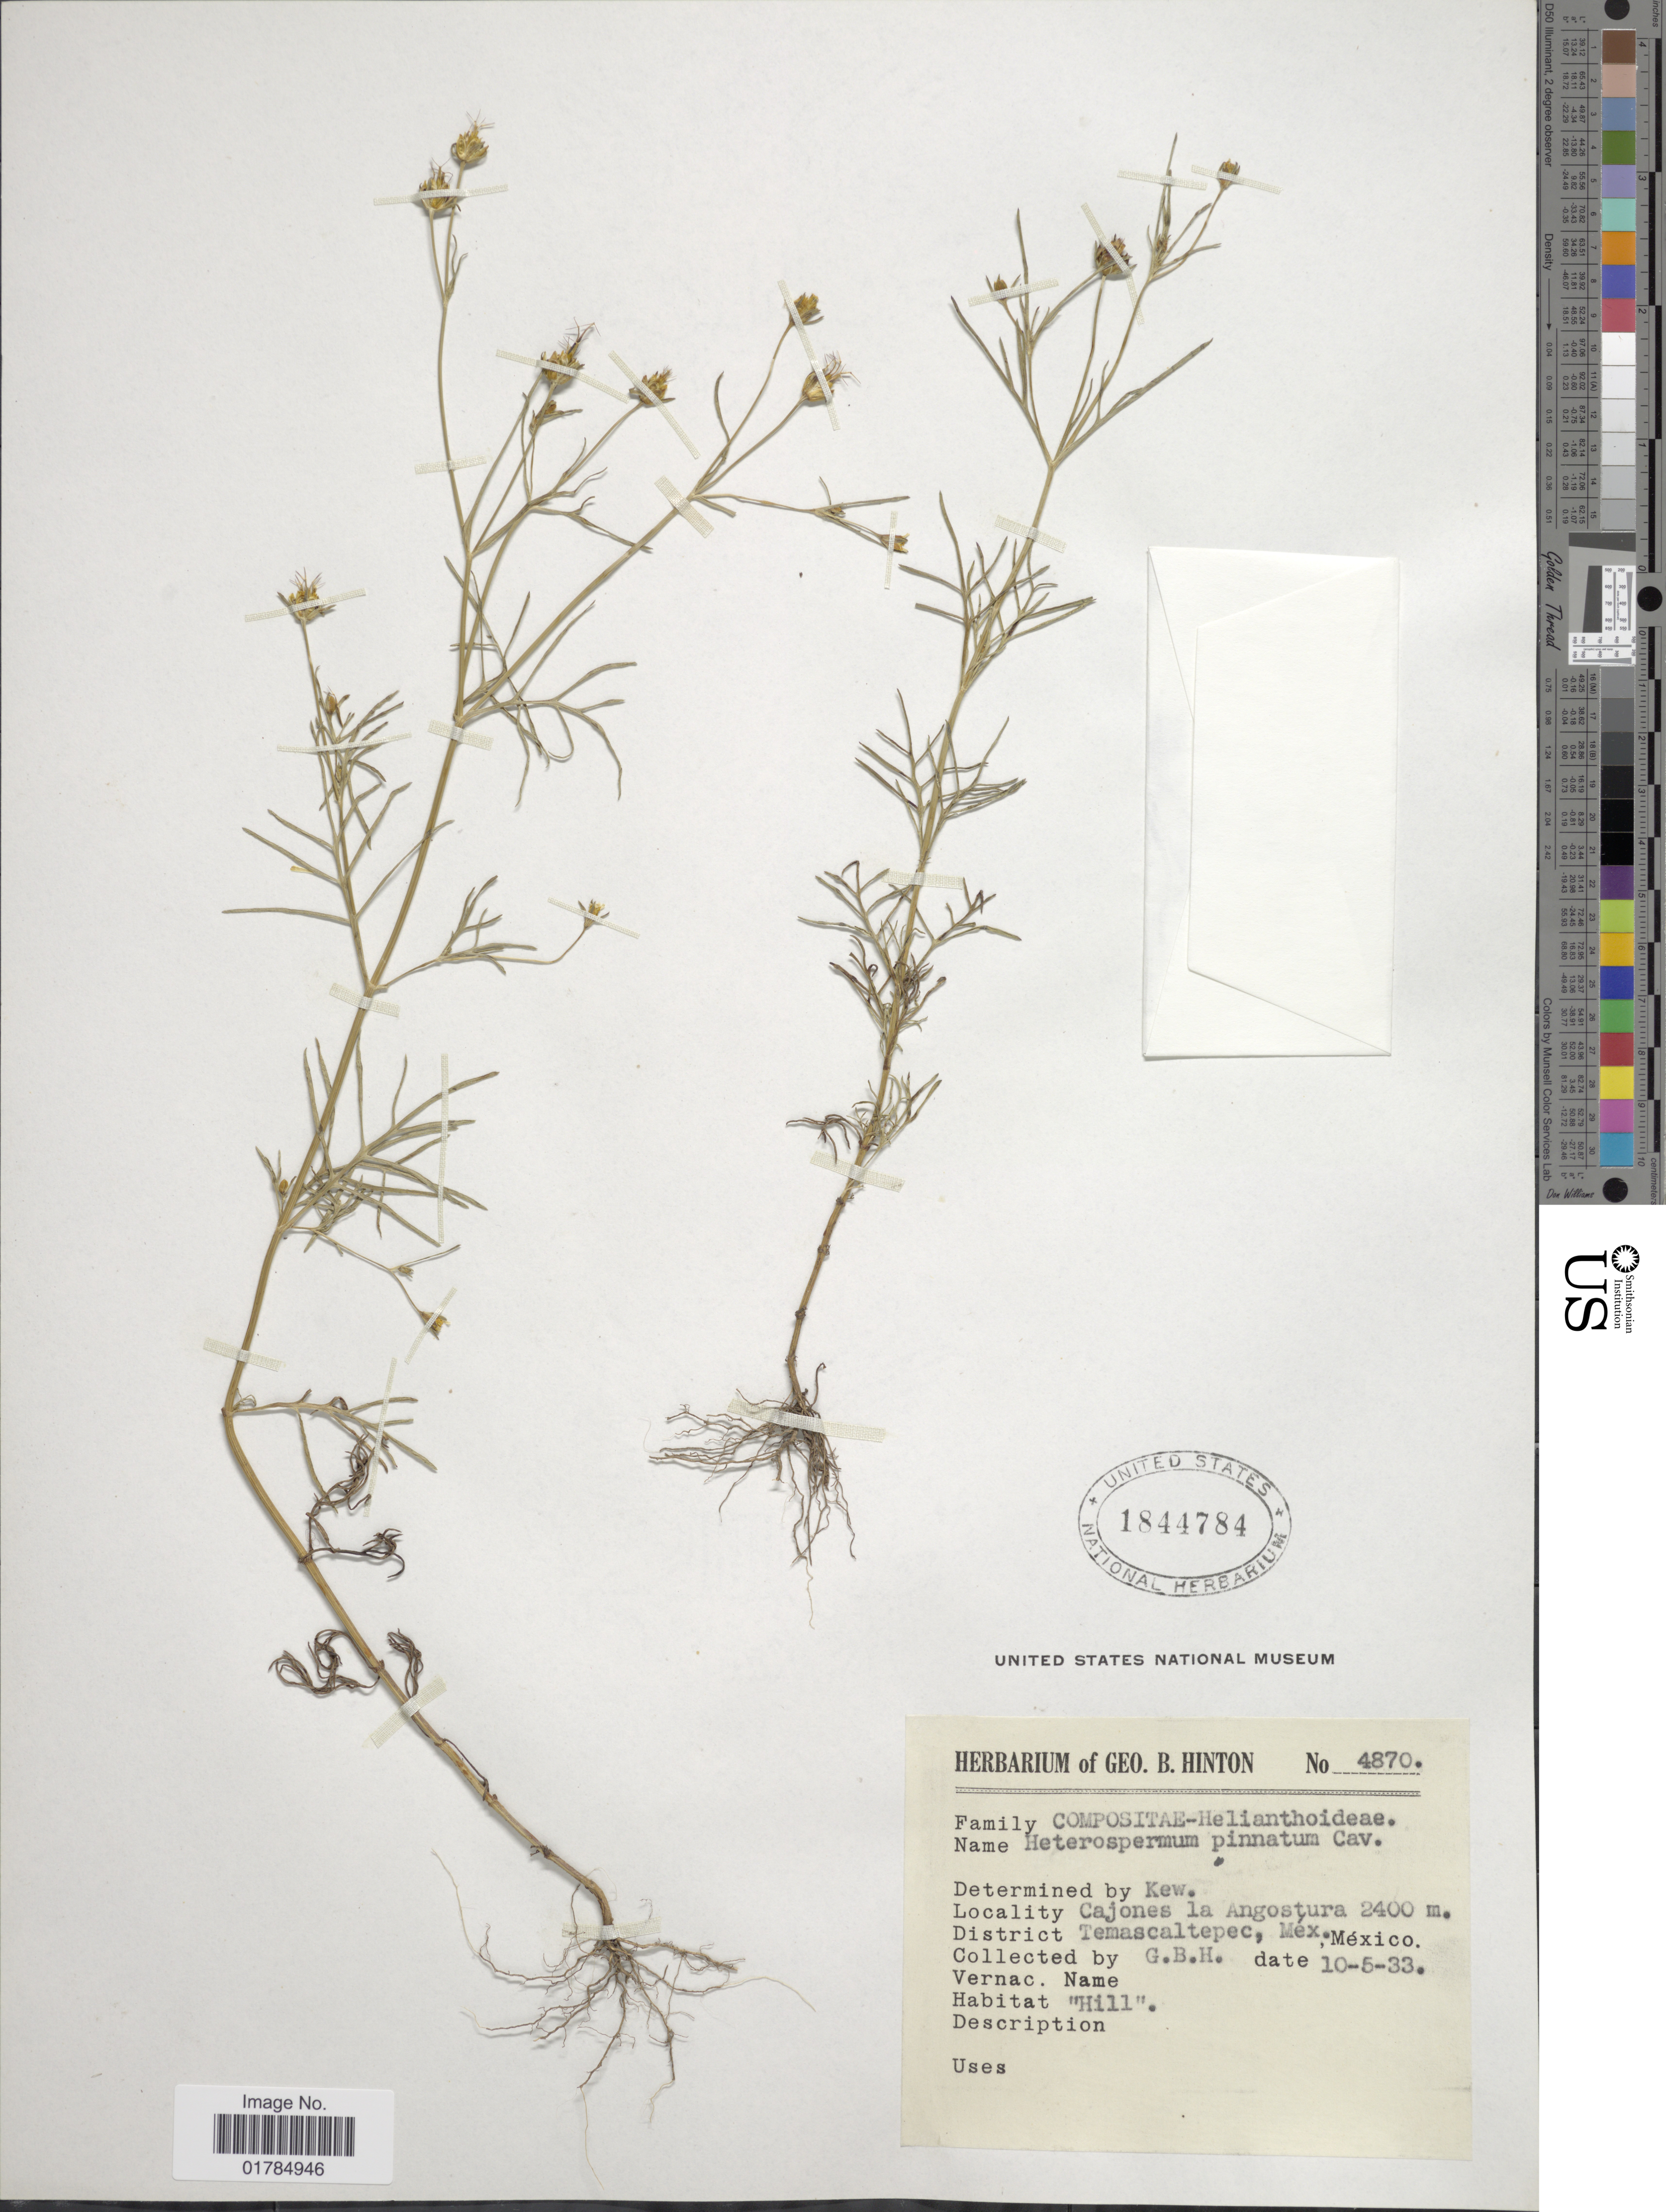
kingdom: Plantae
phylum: Tracheophyta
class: Magnoliopsida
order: Asterales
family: Asteraceae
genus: Heterosperma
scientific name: Heterosperma pinnatum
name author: Cav.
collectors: G. B. Hinton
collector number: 4870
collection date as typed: Transcribed d/m/y: 5/10/33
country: Mexico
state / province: México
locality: Cajones la Angostura, District Temascaltepec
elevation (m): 2400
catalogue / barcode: US 1844784